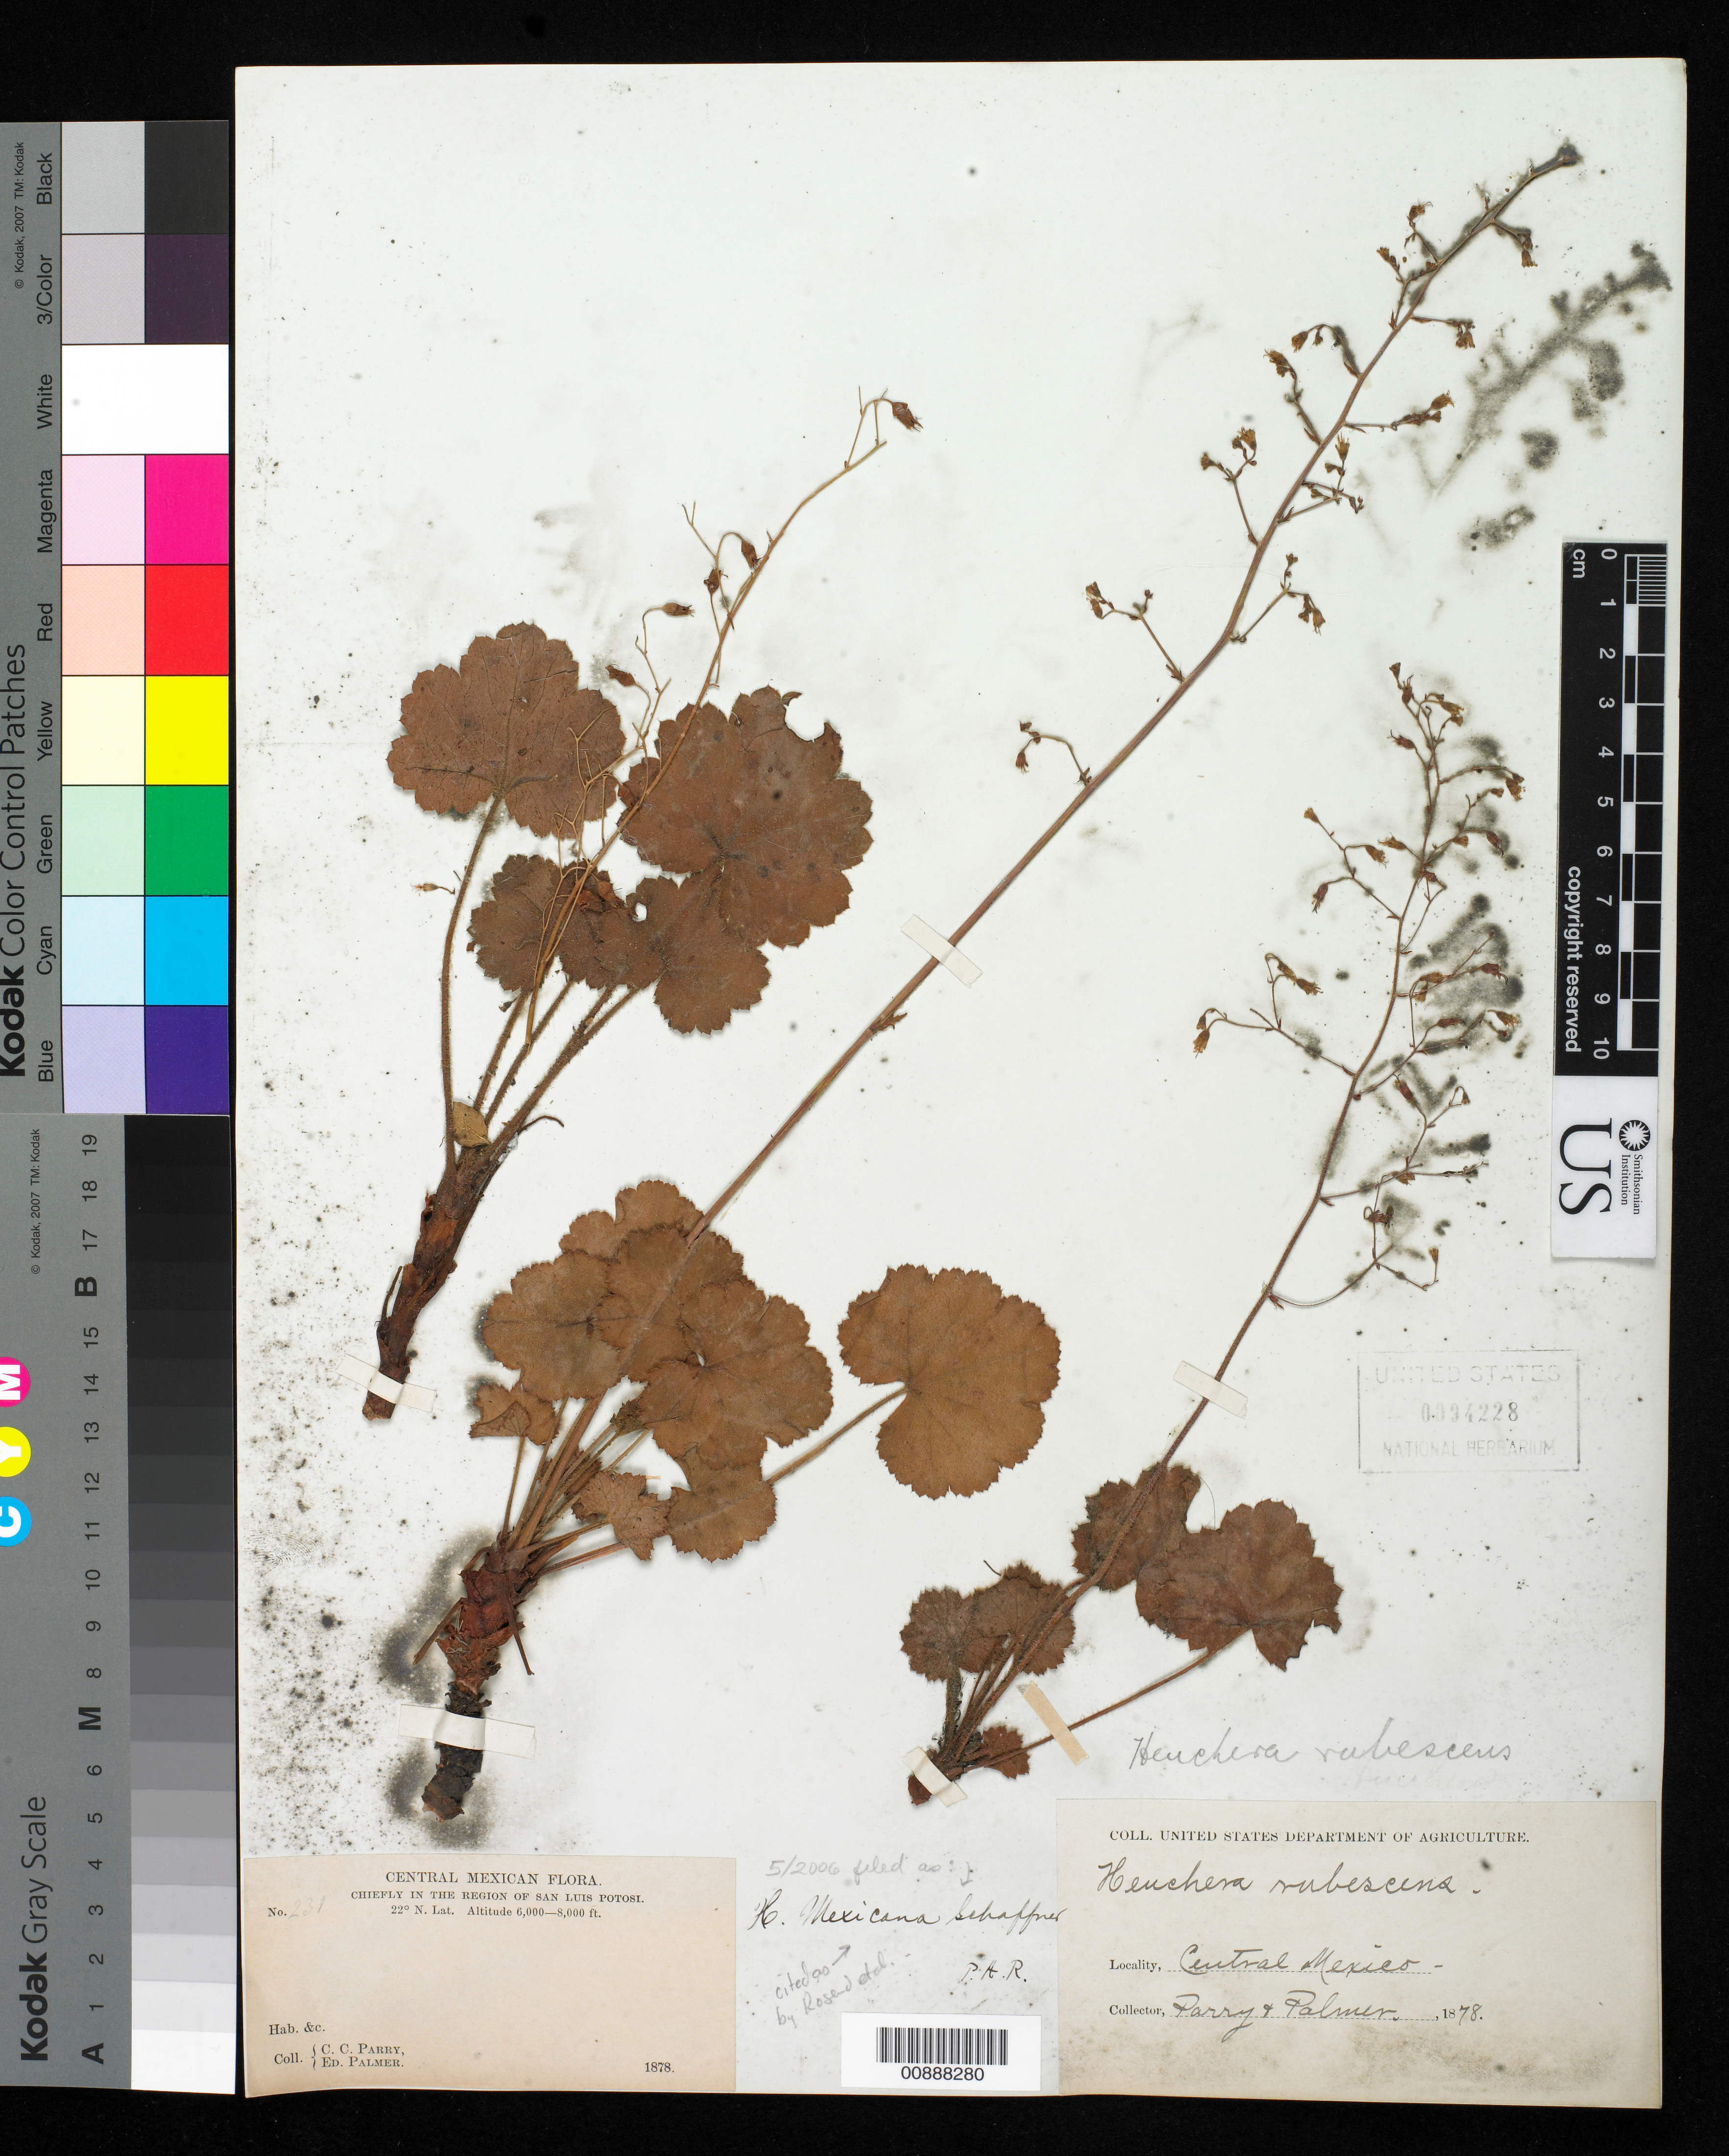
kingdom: Plantae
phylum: Tracheophyta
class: Magnoliopsida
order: Saxifragales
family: Saxifragaceae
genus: Heuchera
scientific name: Heuchera mexicana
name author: W. Schaffn. ex Rydb.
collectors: C. C. Parry & E. Palmer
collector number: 231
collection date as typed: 1878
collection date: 1878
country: Mexico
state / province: San Luis Potosí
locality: Chiefly in the region of San Luis Potosí.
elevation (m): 1829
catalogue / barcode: US 94228